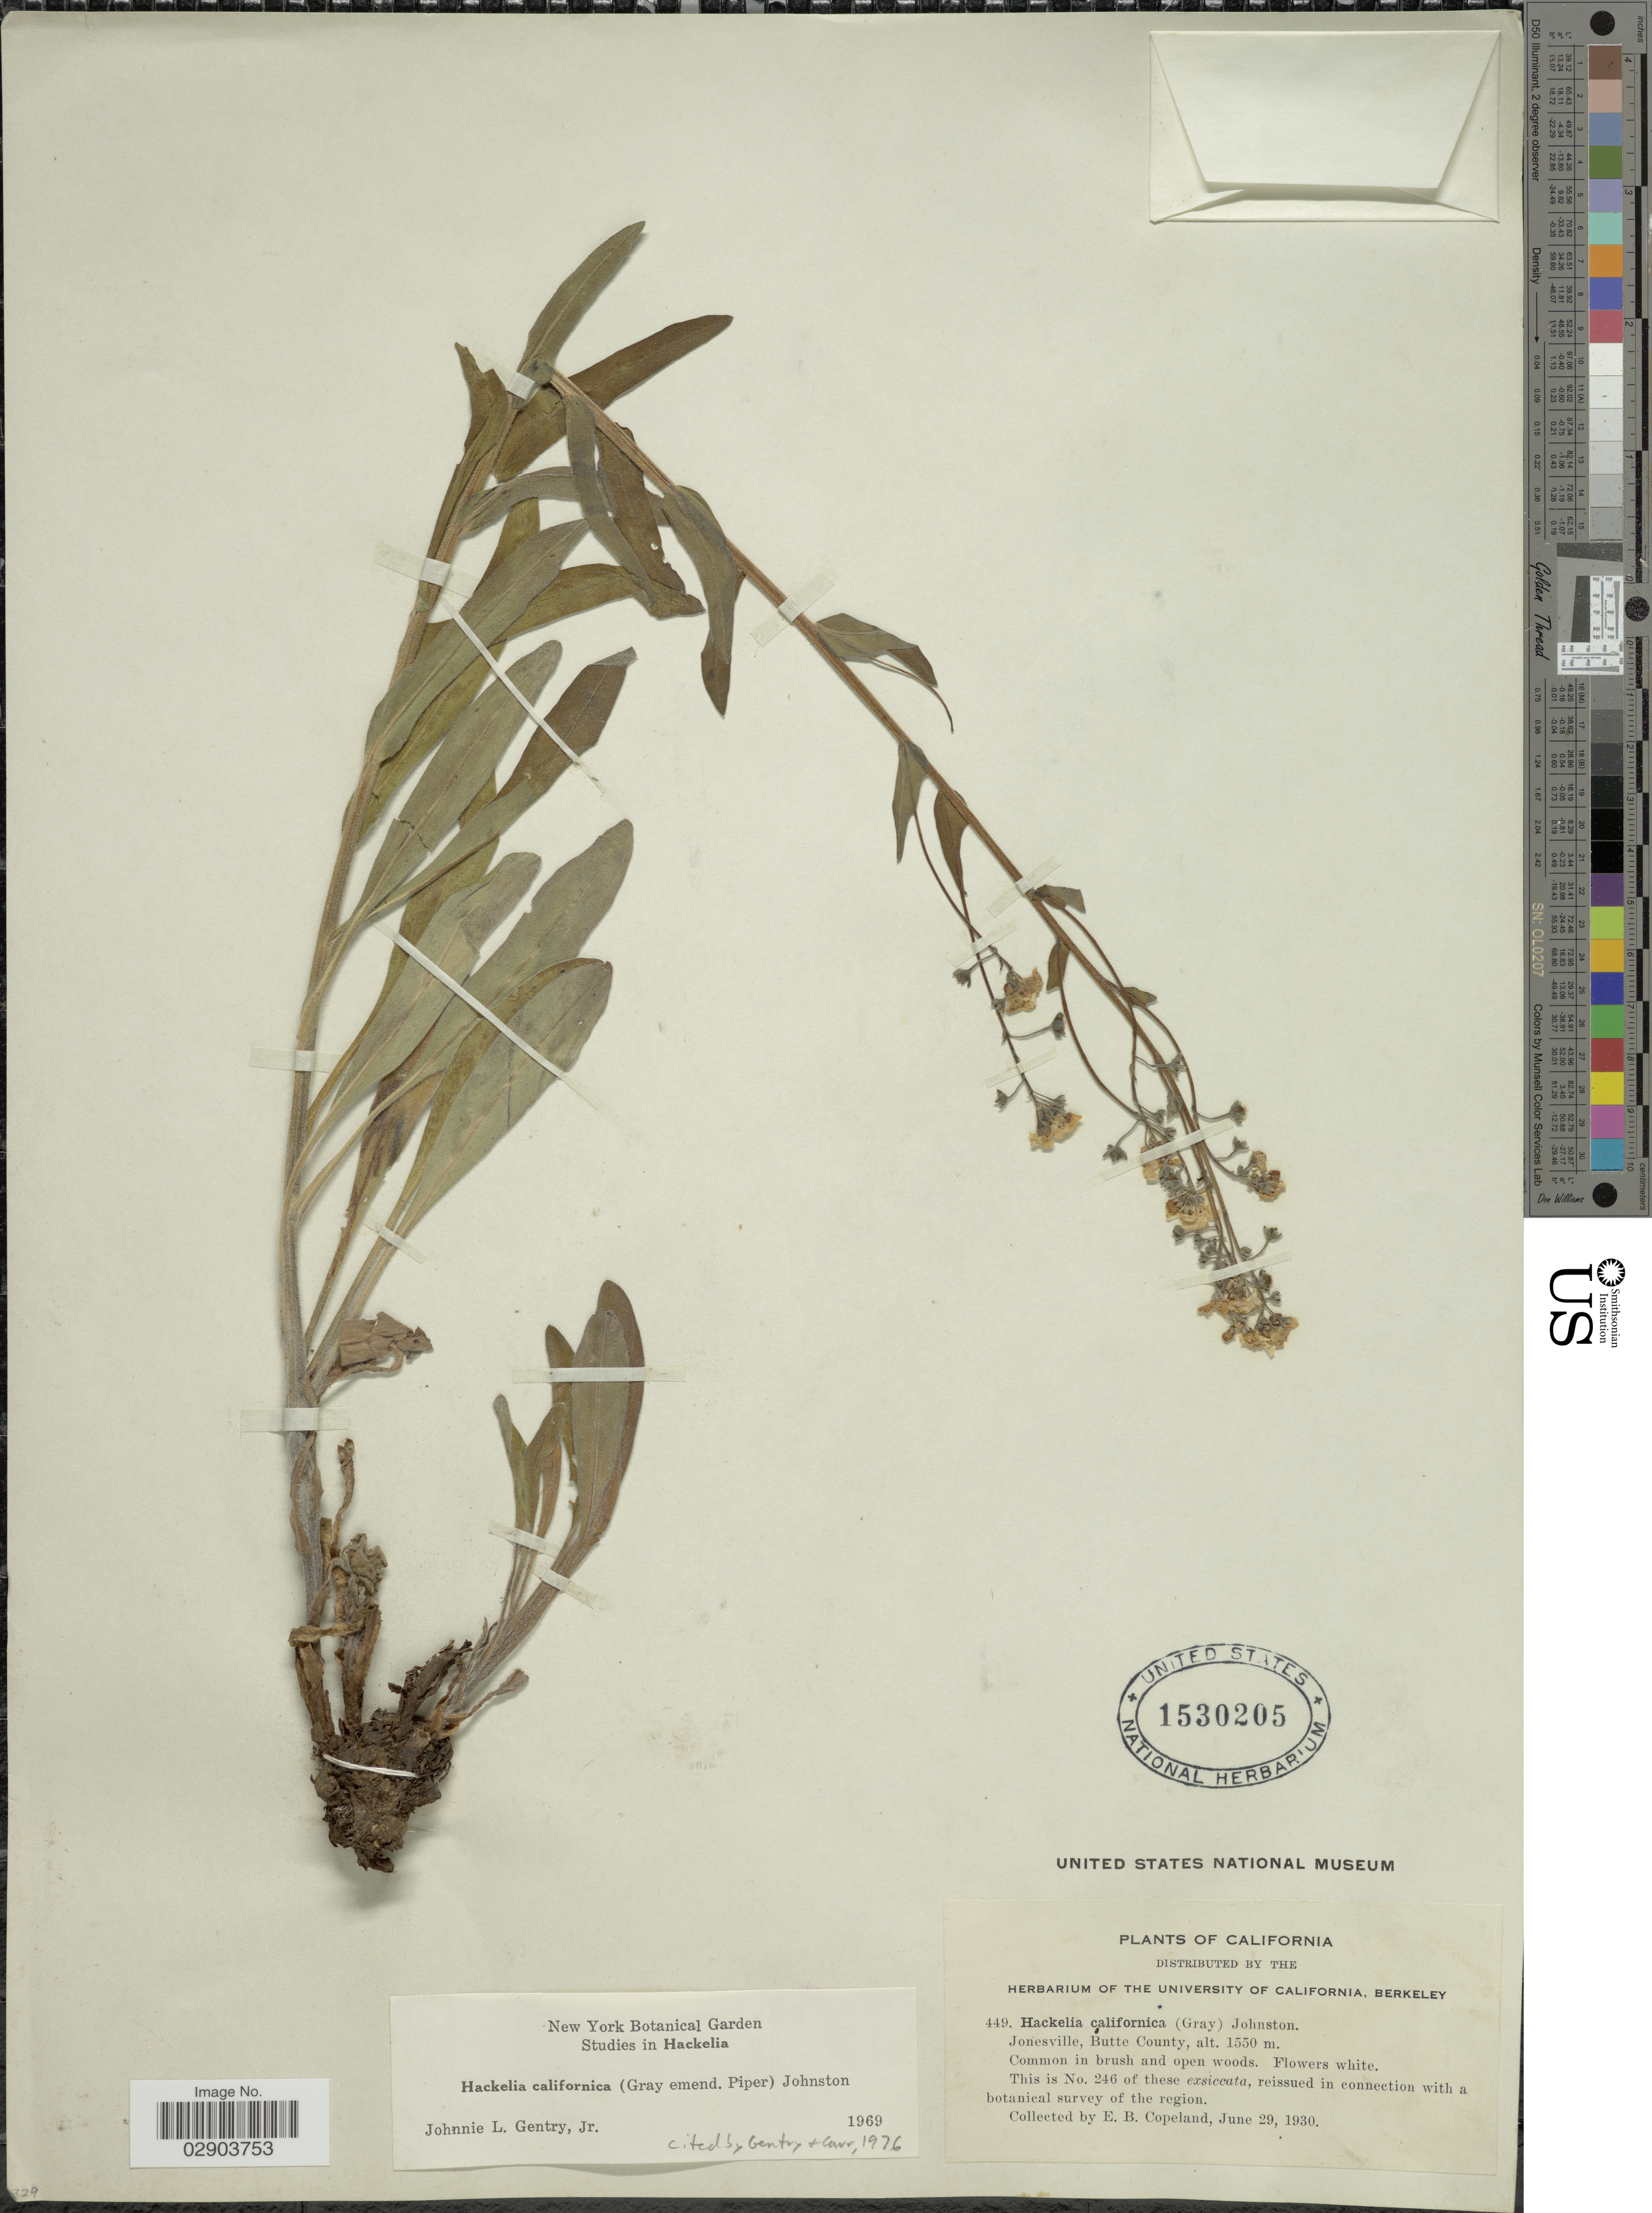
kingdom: Plantae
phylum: Tracheophyta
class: Magnoliopsida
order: Boraginales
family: Boraginaceae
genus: Hackelia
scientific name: Hackelia californica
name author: (A. Gray) I.M. Johnst.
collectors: E. B. Copeland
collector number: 449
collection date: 1930-06-29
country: United States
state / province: California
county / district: Butte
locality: Jonesville, Butte County.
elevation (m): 1550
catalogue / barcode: US 1530205